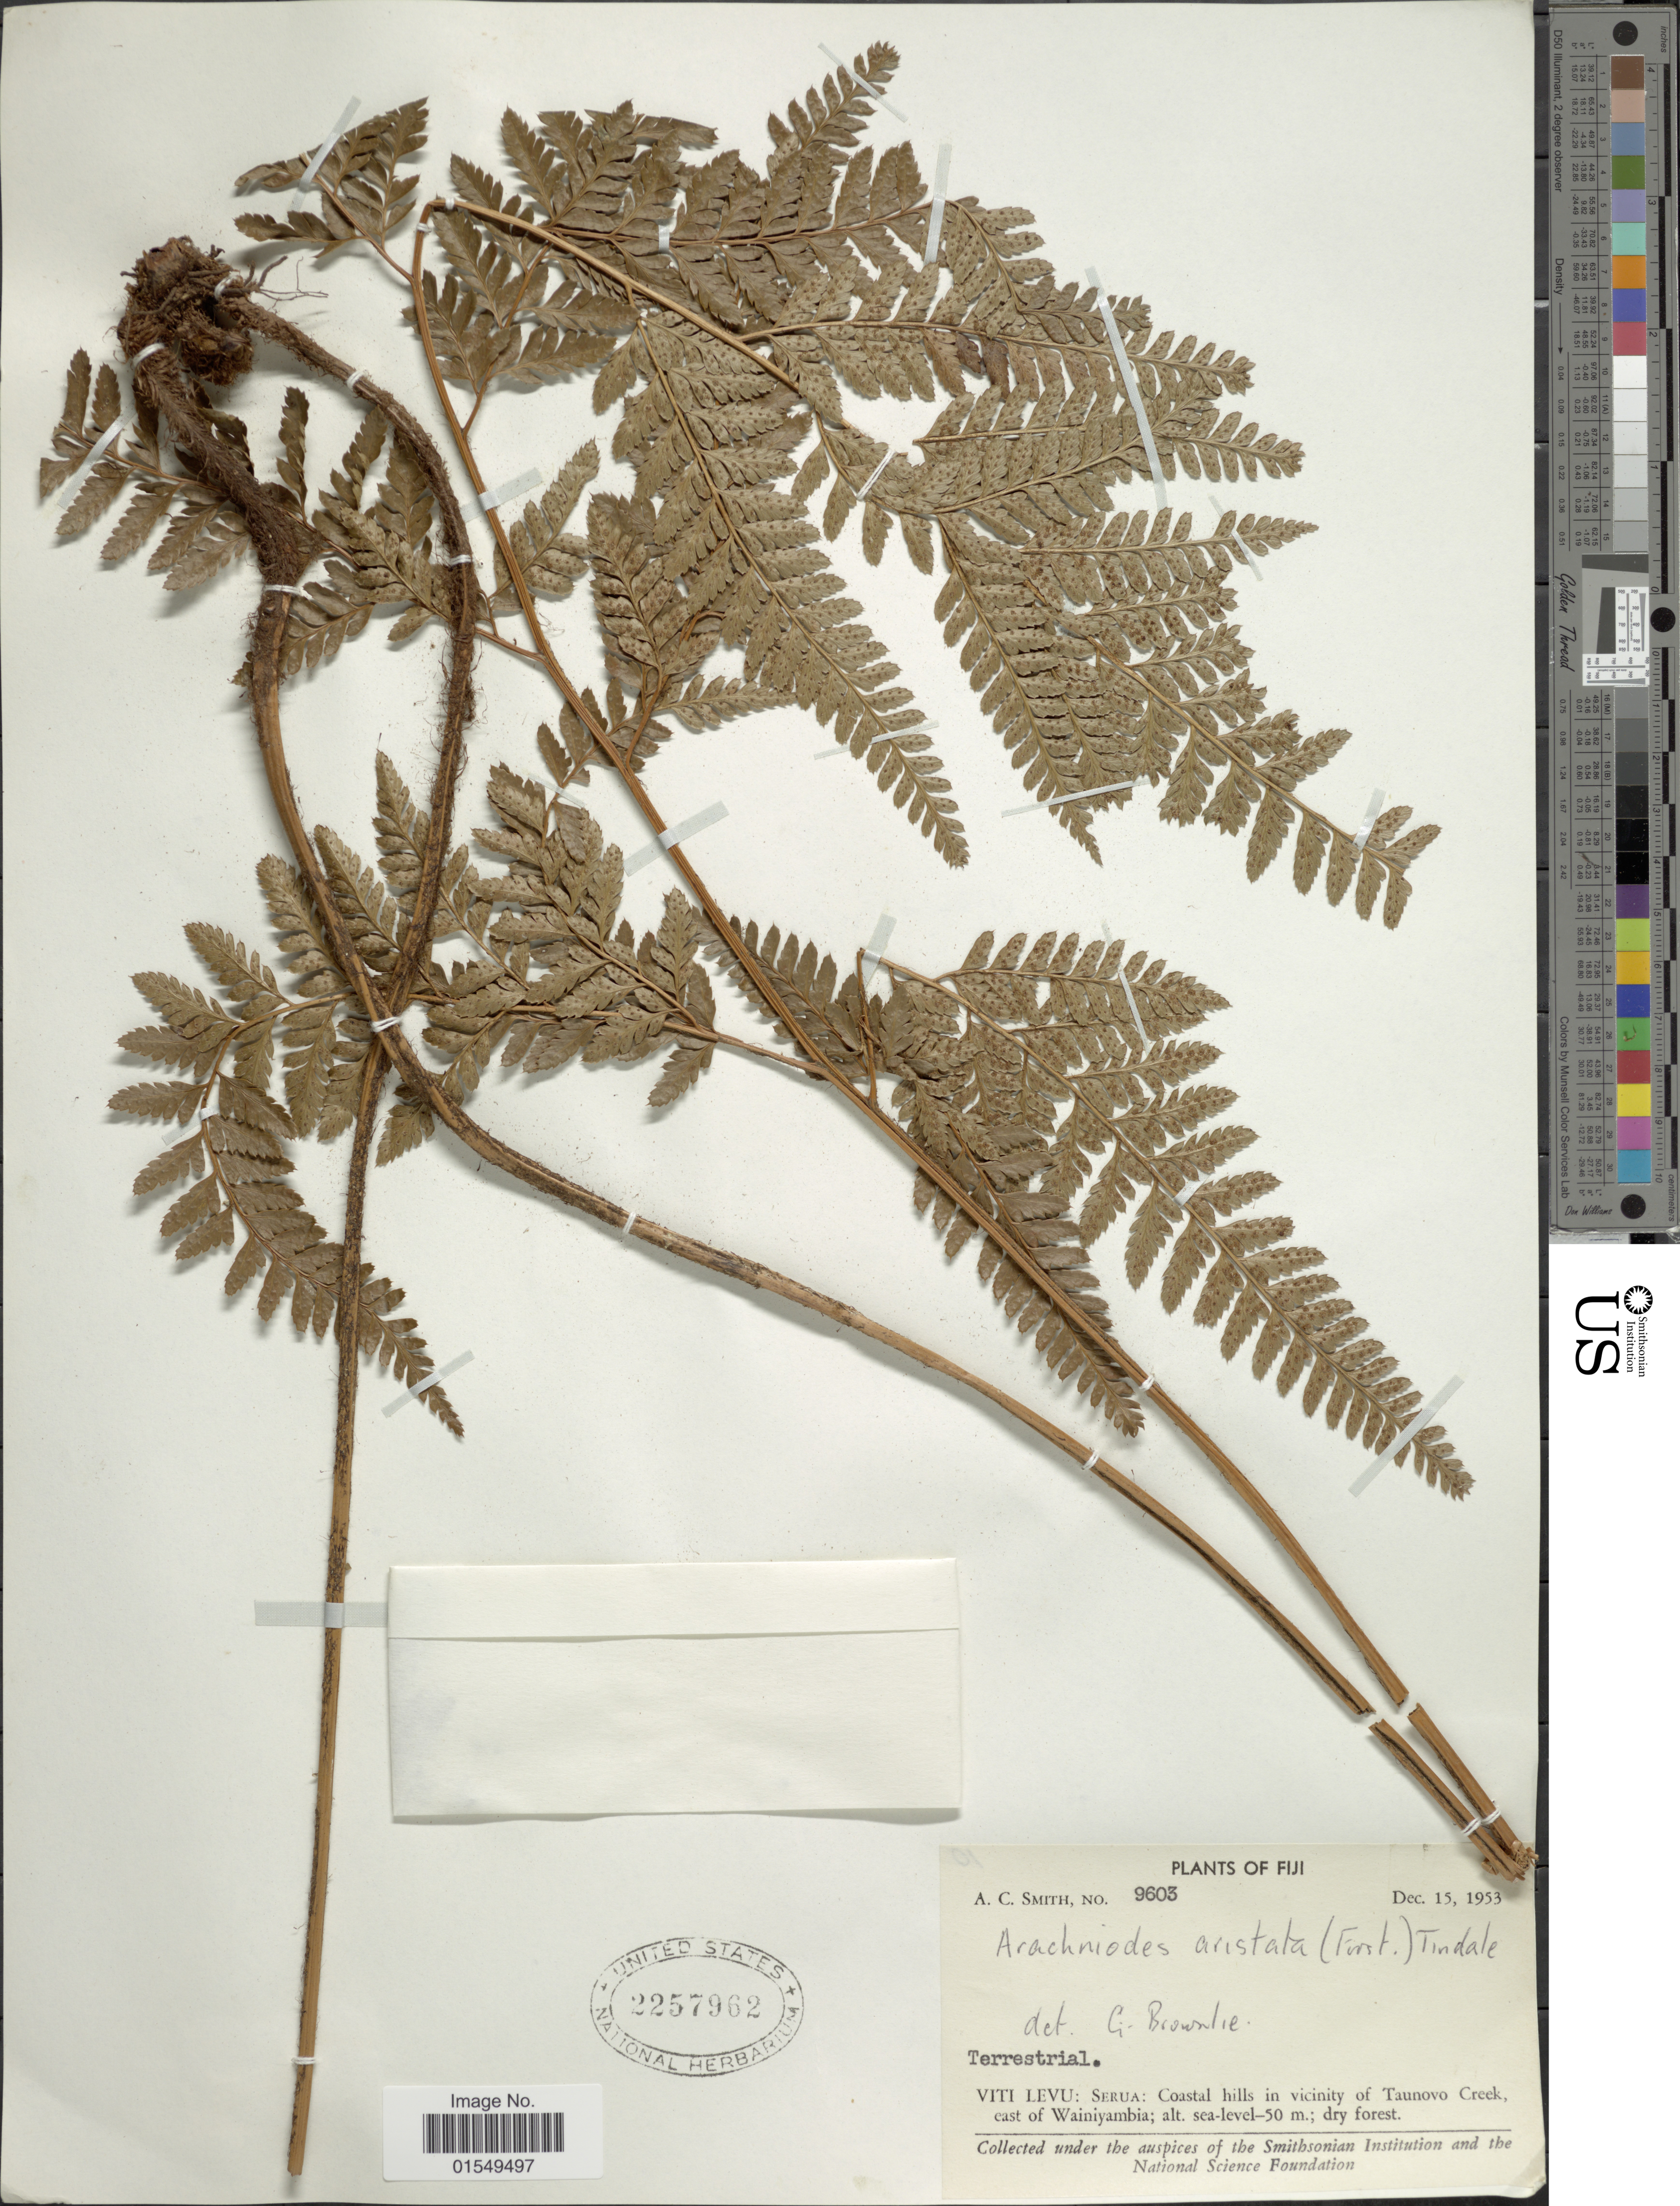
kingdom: Plantae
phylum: Tracheophyta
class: Polypodiopsida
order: Polypodiales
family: Dryopteridaceae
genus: Arachniodes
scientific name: Arachniodes aristata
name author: (G. Forst.) Tindale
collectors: A. C. Smith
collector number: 9603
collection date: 1953-12-15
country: Fiji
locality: Viti Levu: Serua: Coastal hills in vicinity of Taunovo Creek, east of Wainiyabia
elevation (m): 50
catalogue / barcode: US 2257962